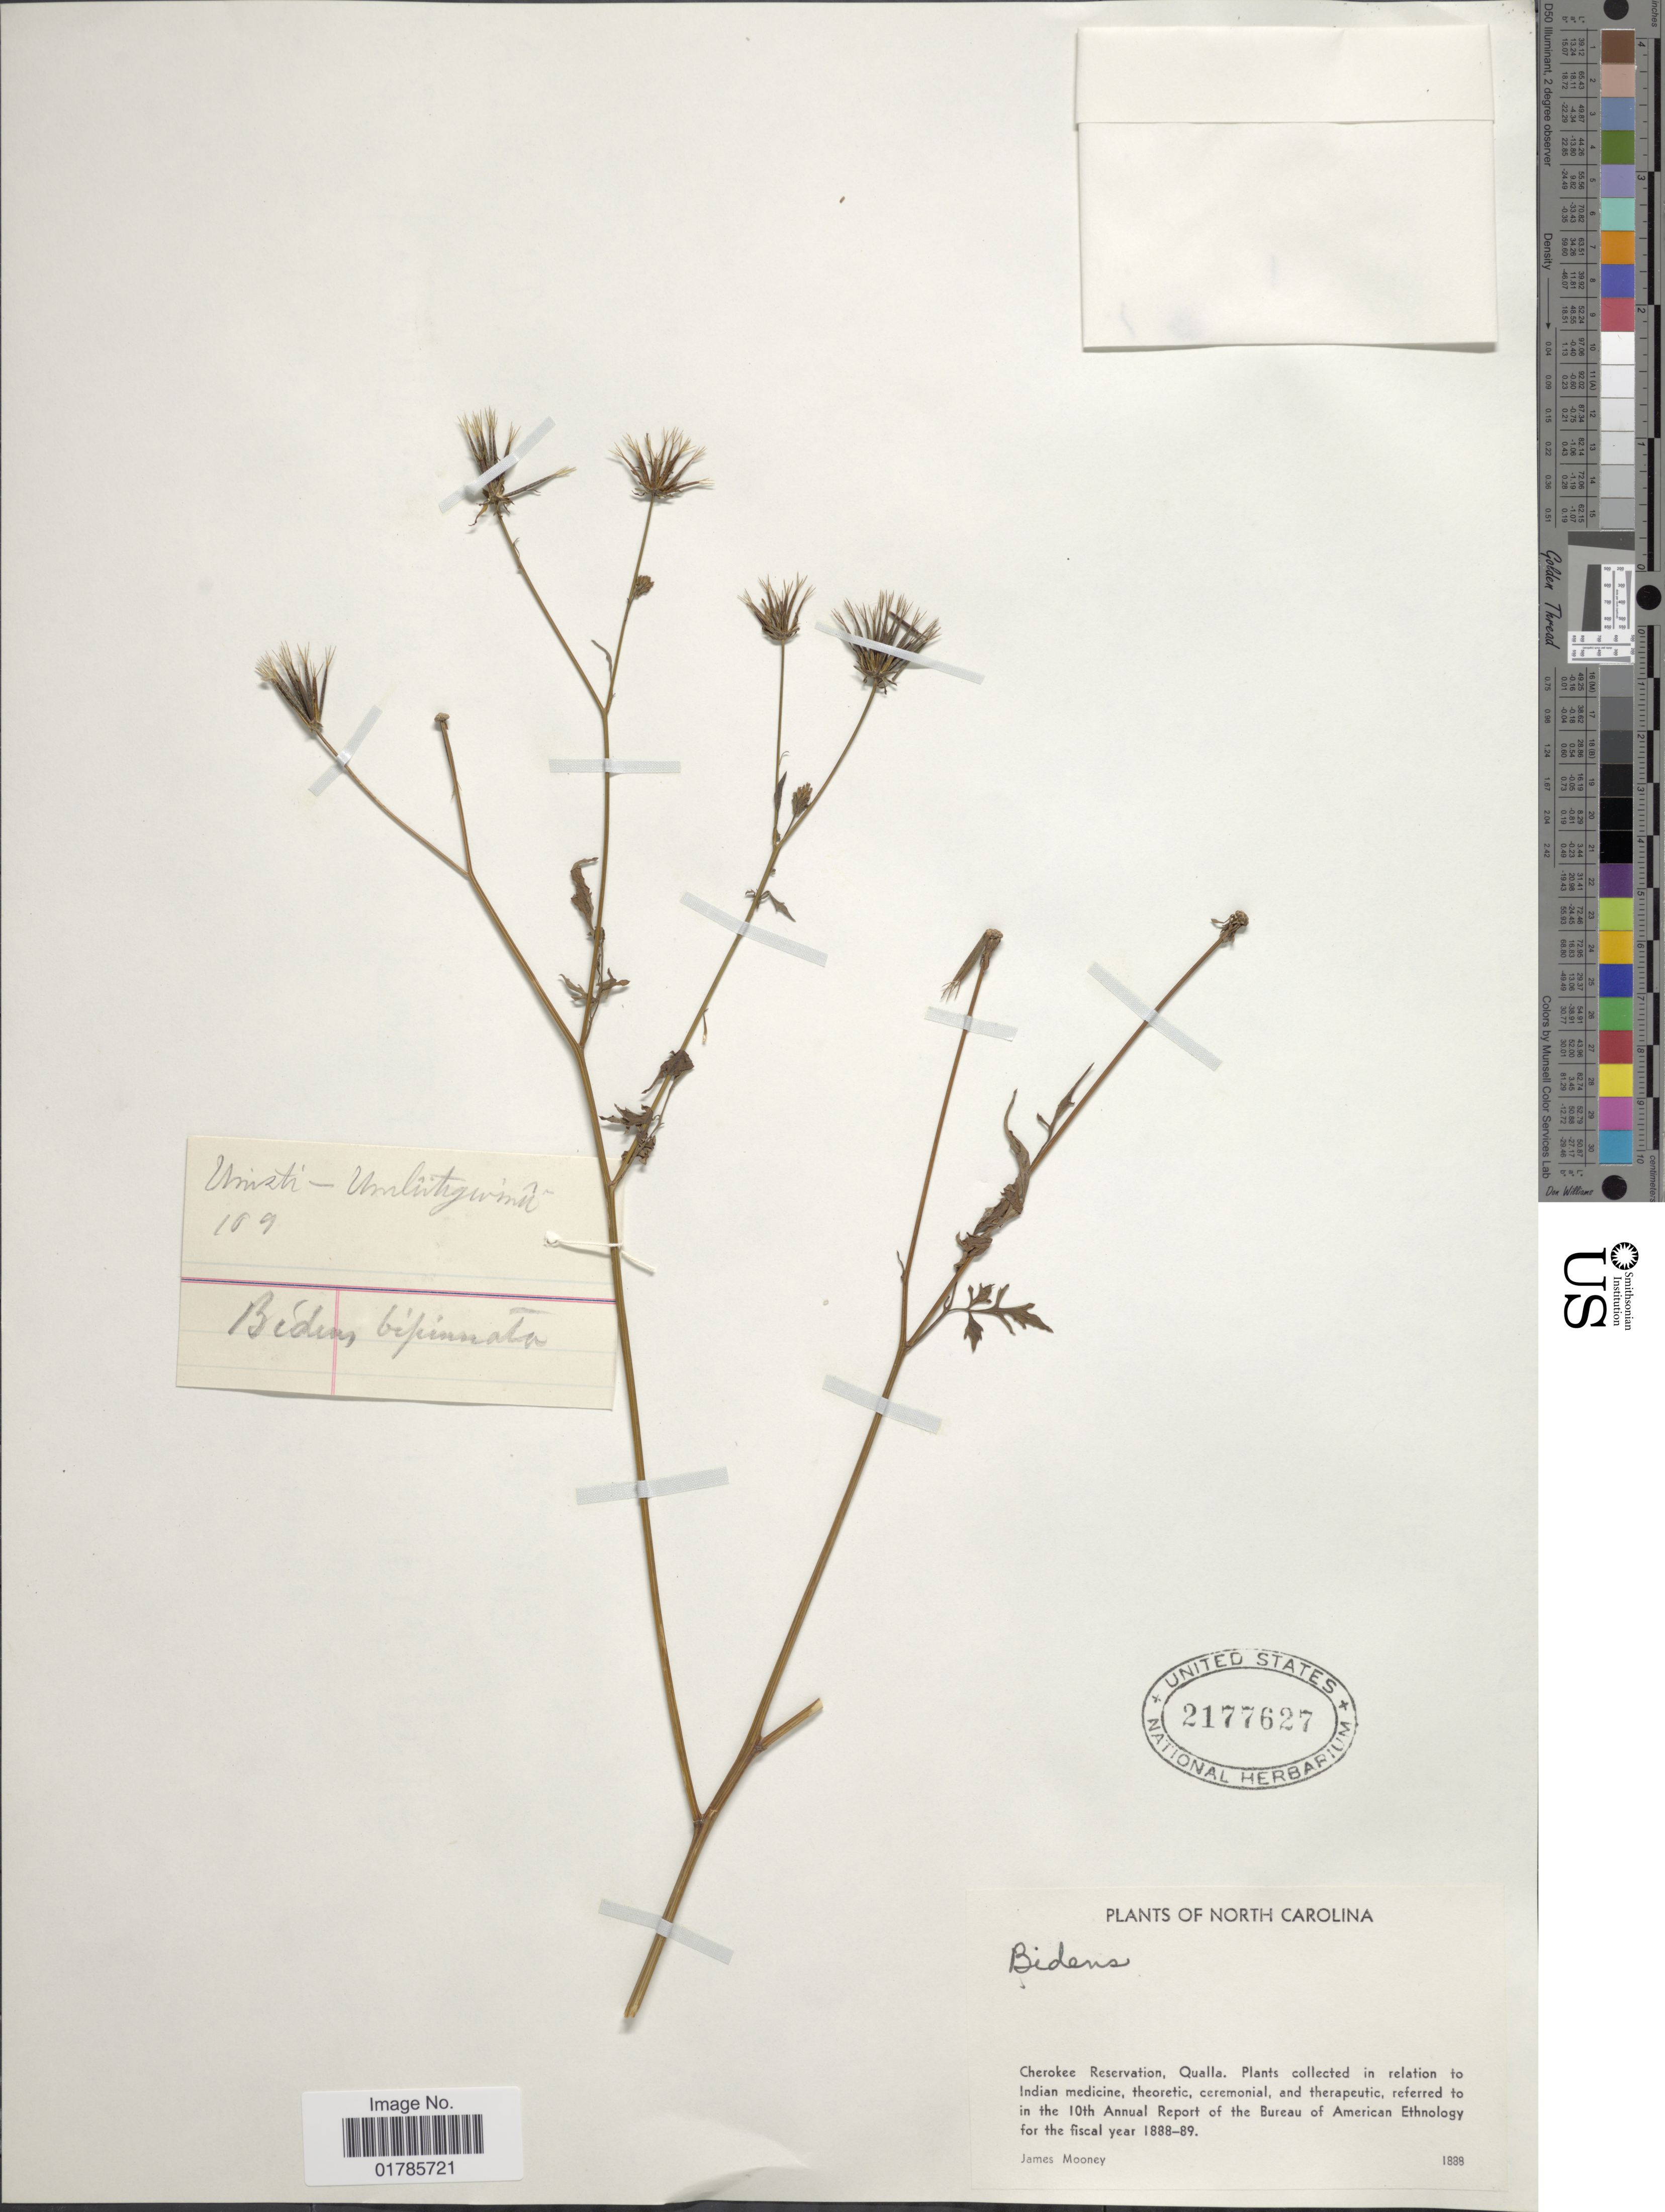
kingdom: Plantae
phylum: Tracheophyta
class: Magnoliopsida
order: Asterales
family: Asteraceae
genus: Bidens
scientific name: Bidens bipinnata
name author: L.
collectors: J. Mooney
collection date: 1888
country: United States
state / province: North Carolina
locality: Cherokee Reservation, Qualla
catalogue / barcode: US 2177627